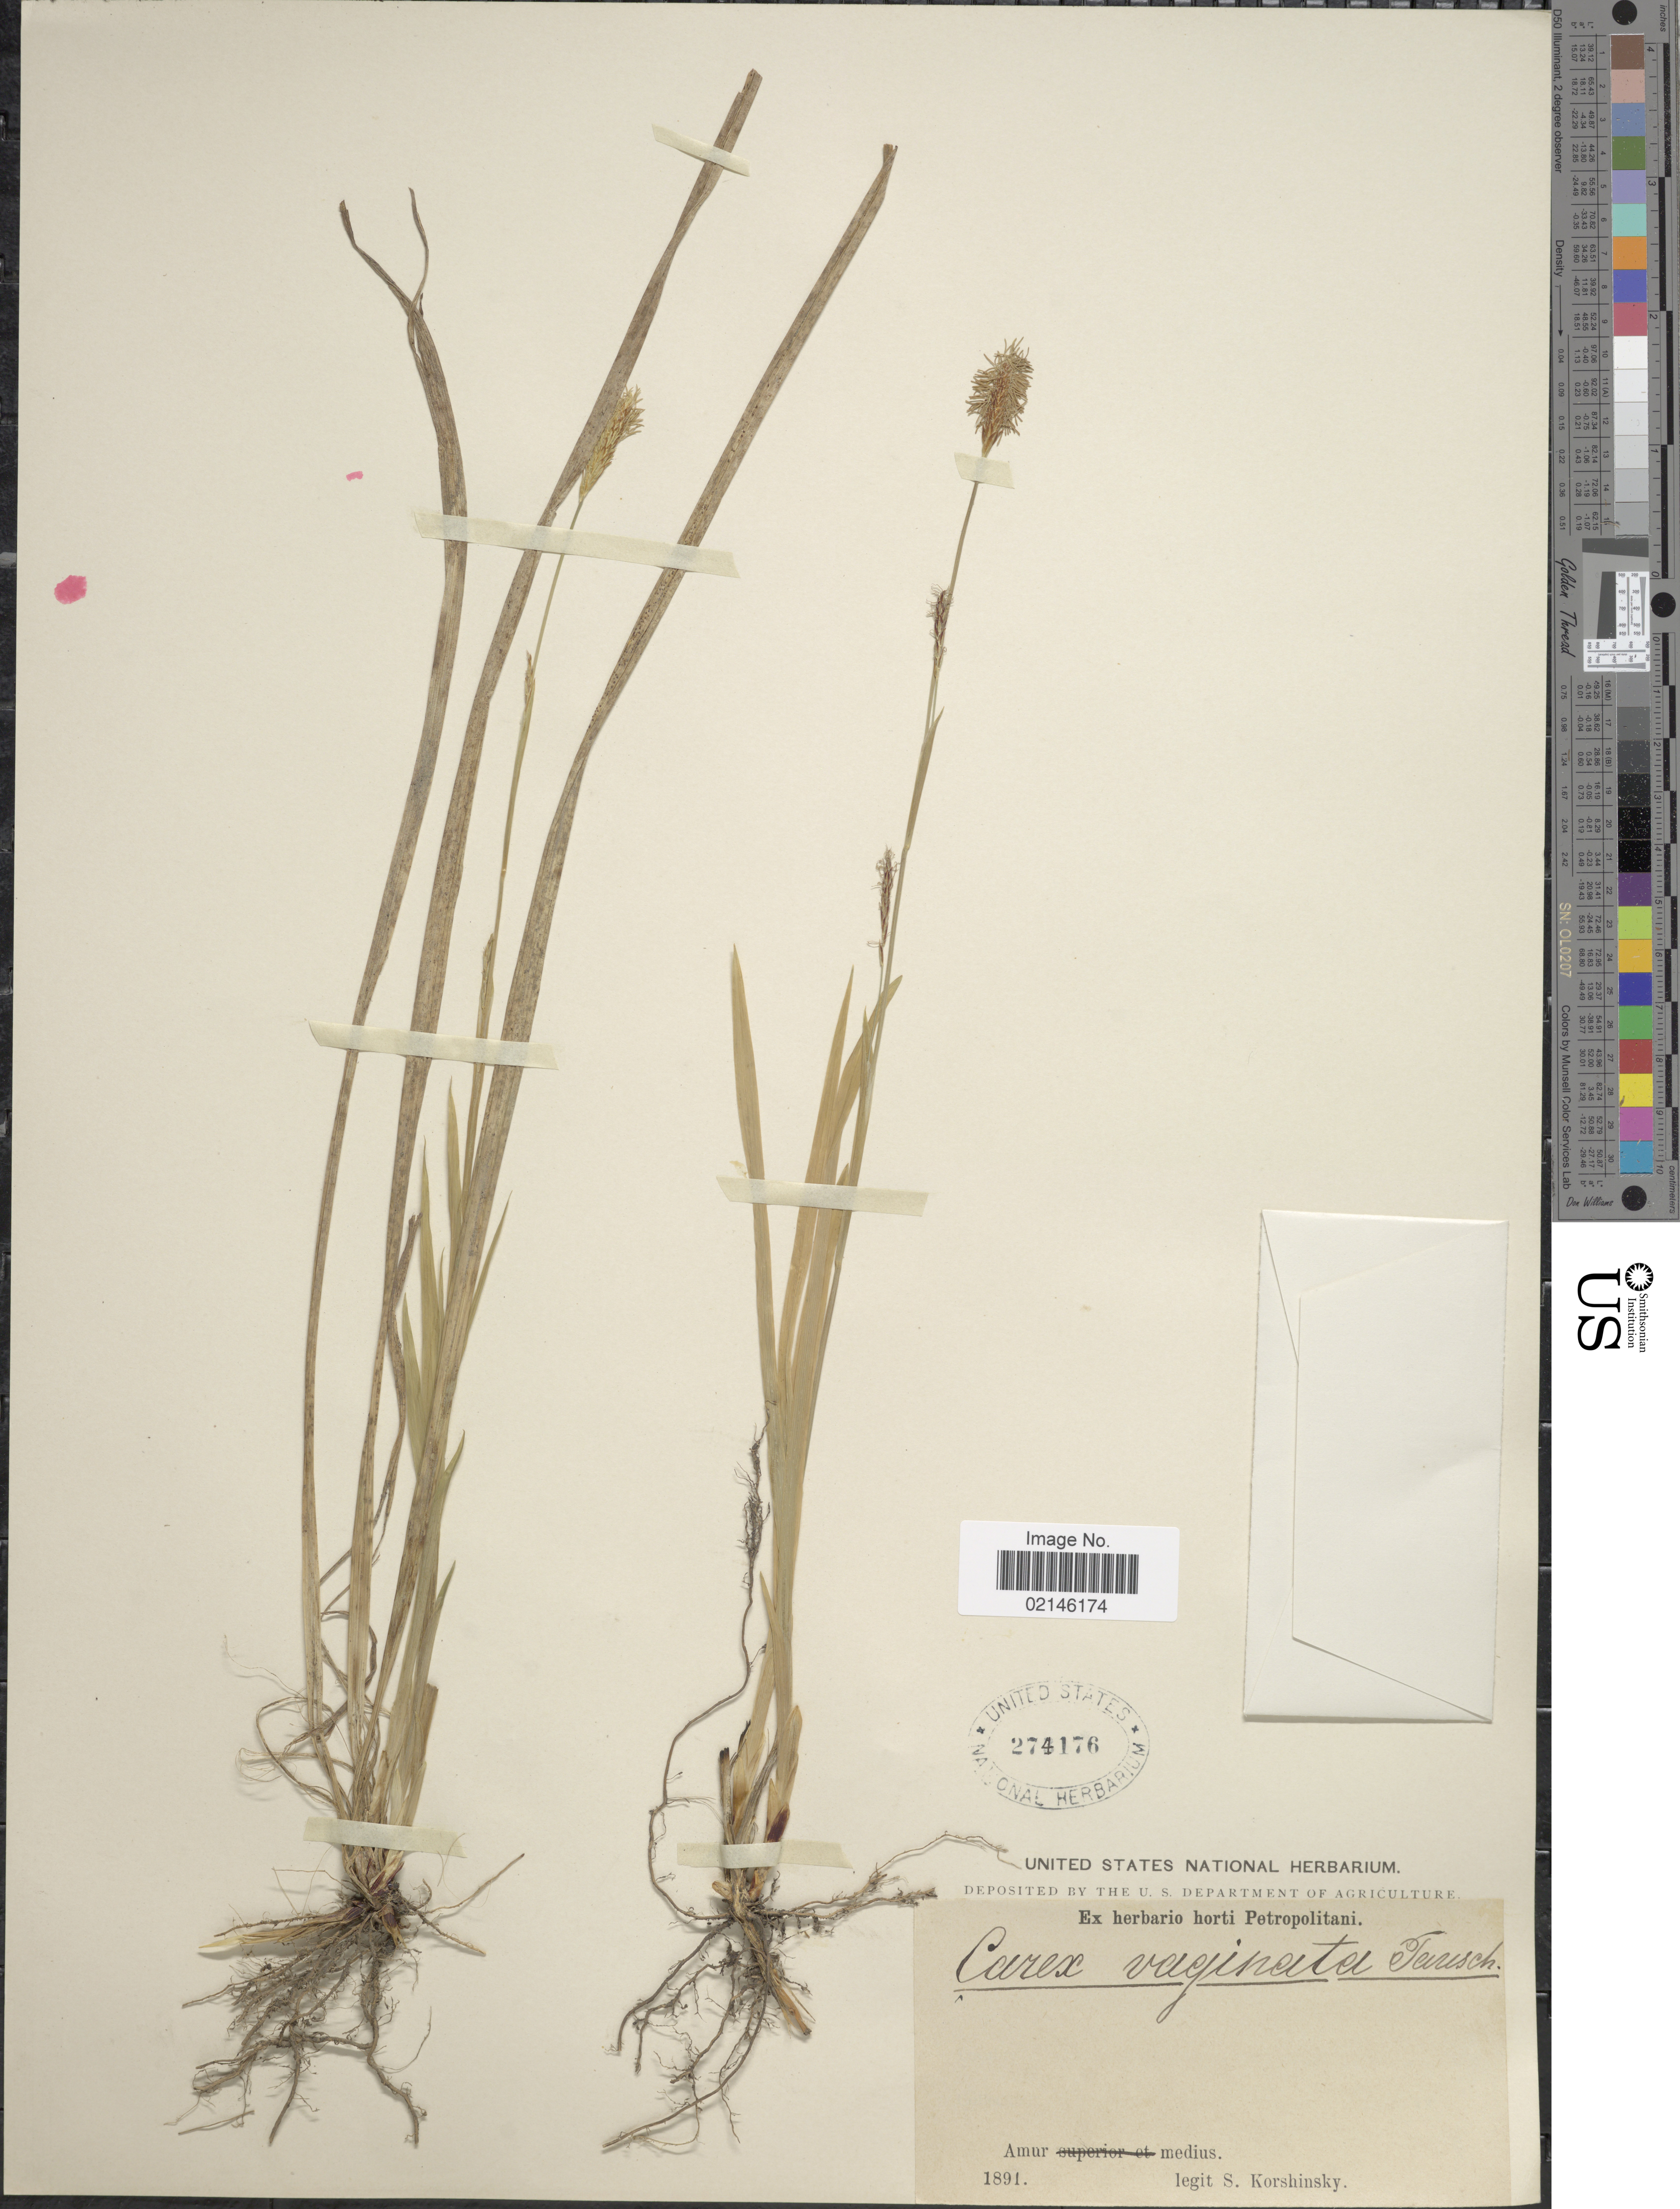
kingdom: Plantae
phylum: Tracheophyta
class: Liliopsida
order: Poales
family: Cyperaceae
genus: Carex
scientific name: Carex vaginata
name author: Tausch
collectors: S. I. Korshinsky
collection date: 1891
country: Russian Federation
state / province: Amur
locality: Amur medius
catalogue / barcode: US 274176